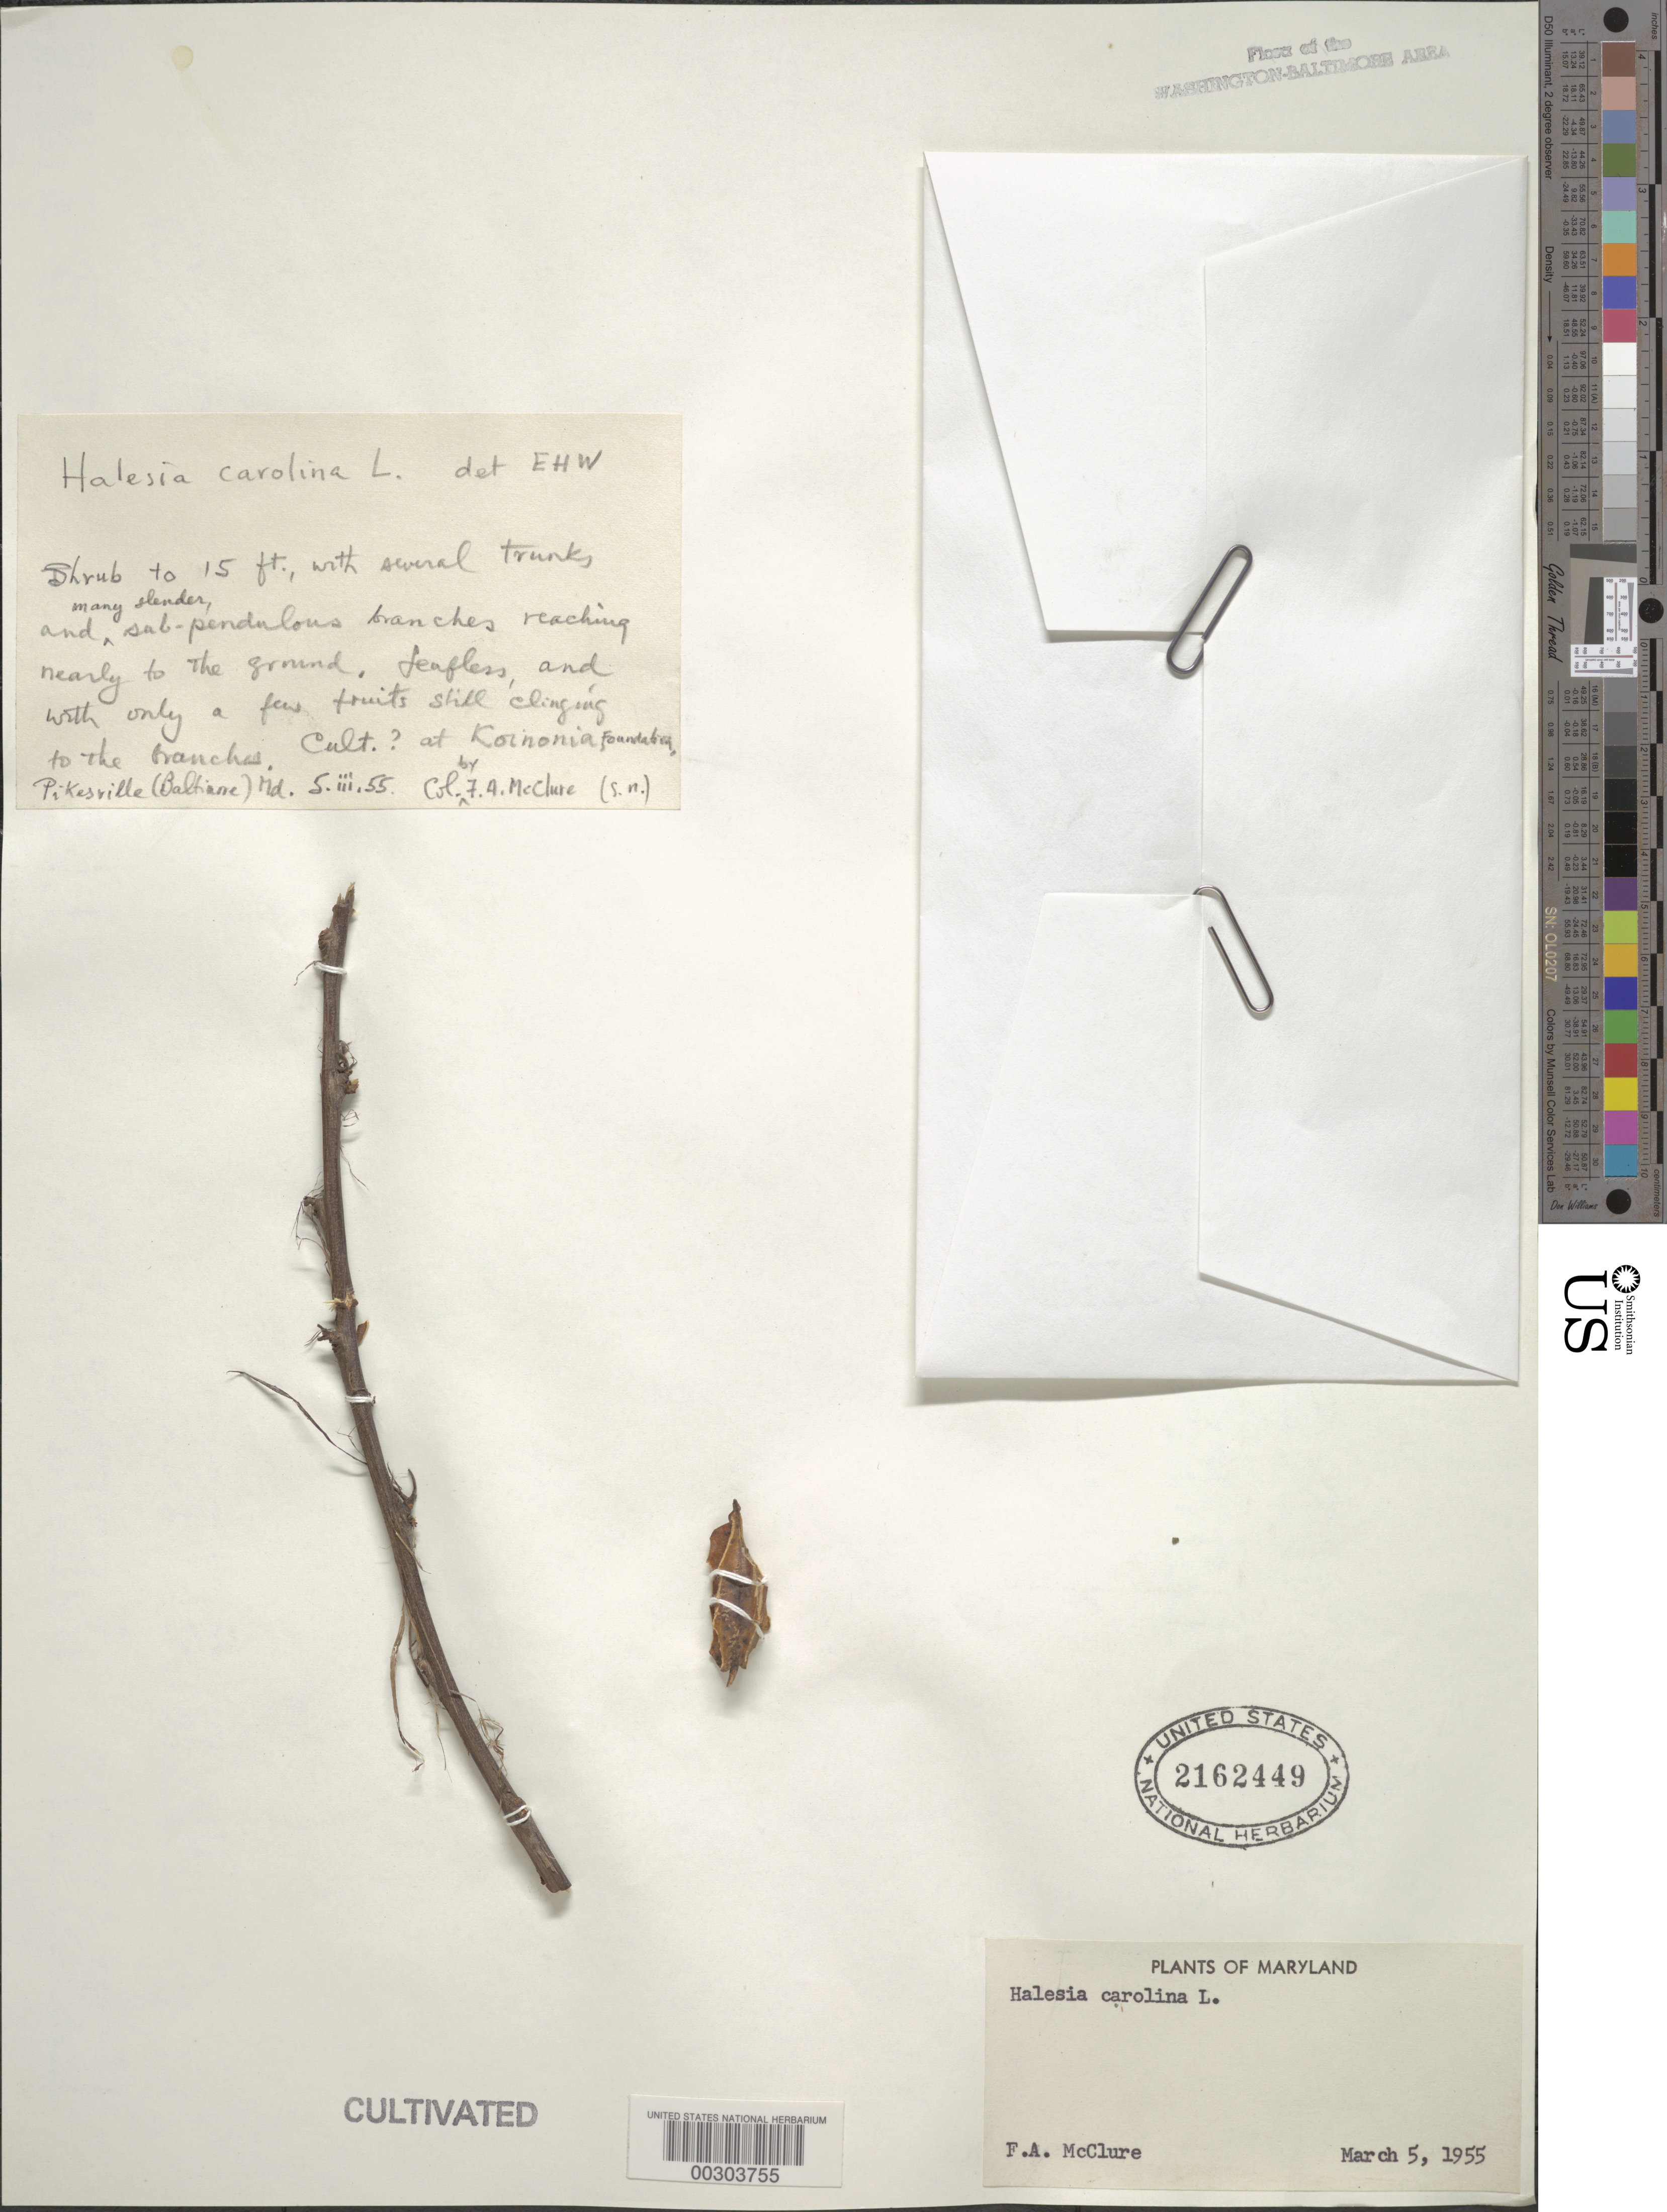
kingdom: Plantae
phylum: Tracheophyta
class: Magnoliopsida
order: Ericales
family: Styracaceae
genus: Halesia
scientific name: Halesia carolina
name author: L.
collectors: F. A. McClure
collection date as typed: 05 Mar 1955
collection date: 1955-03-05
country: United States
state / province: Maryland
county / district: Baltimore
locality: Pikesville (Baltimore), Koinonia Foundary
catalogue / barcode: US 2162449